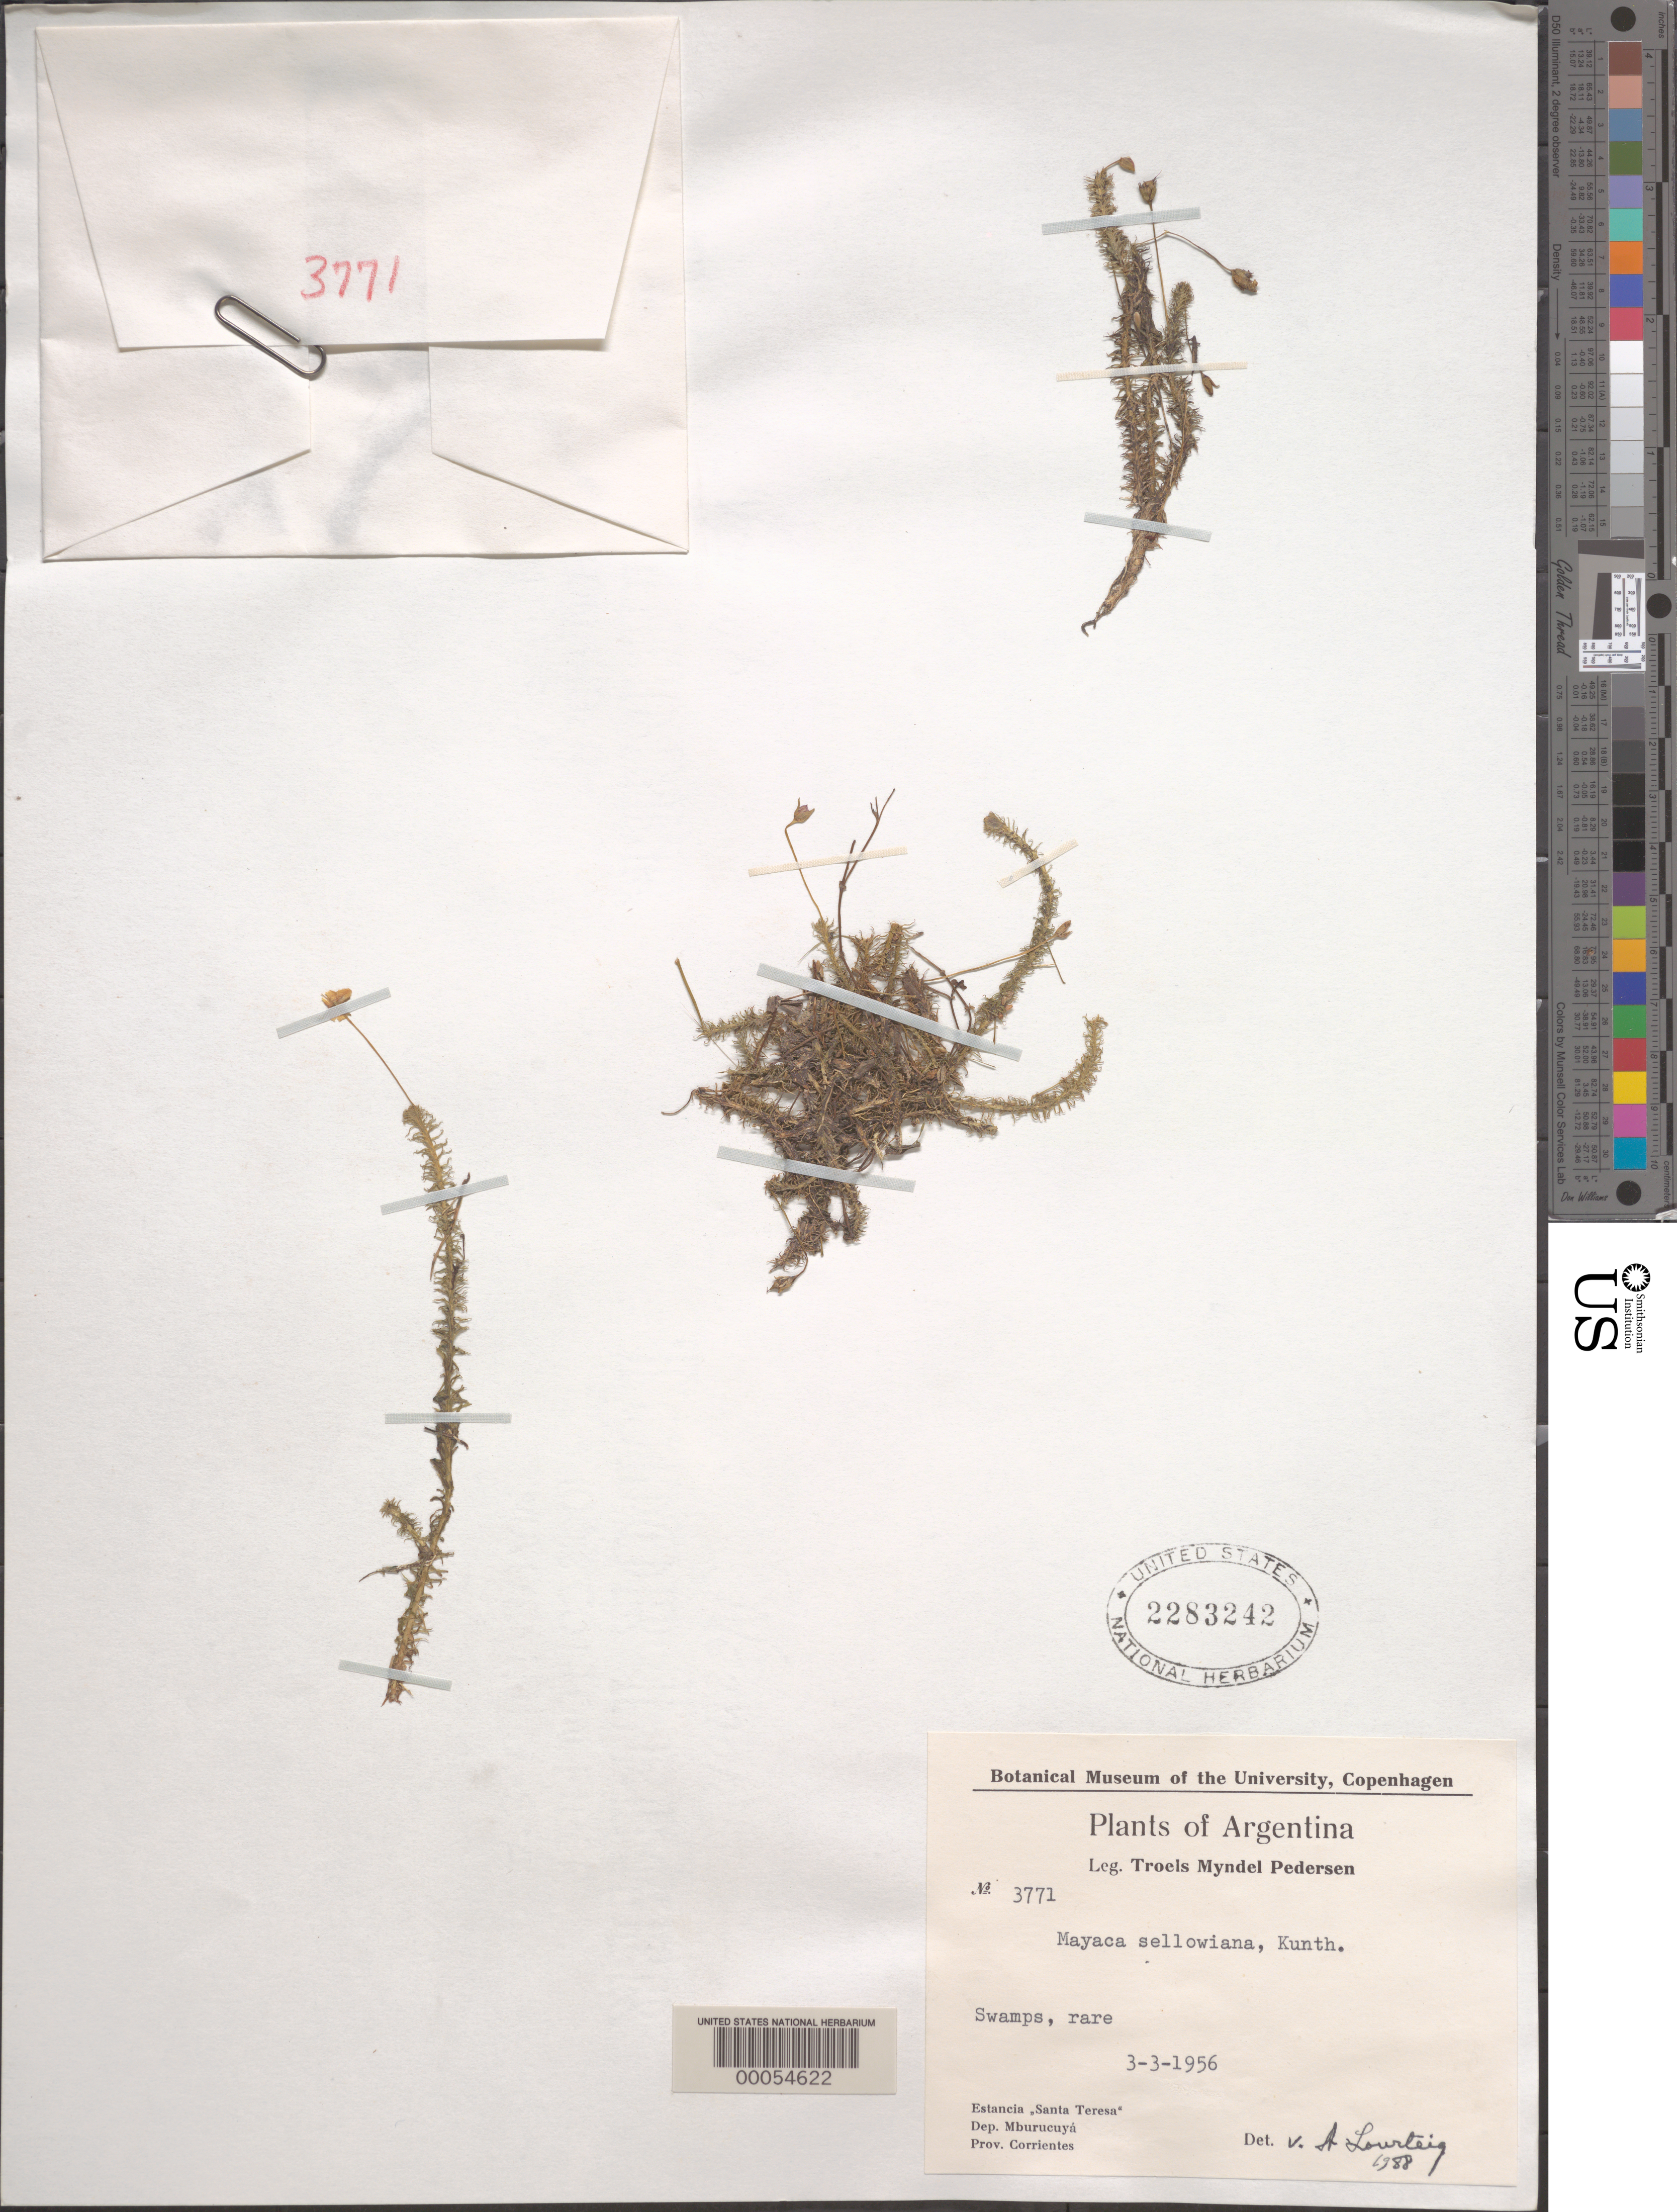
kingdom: Plantae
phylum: Tracheophyta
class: Liliopsida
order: Poales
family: Mayacaceae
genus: Mayaca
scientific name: Mayaca sellowiana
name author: Kunth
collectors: T. M. Pedersen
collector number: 3771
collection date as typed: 03 May 1956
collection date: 1956-05-03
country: Argentina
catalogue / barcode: US 2283242